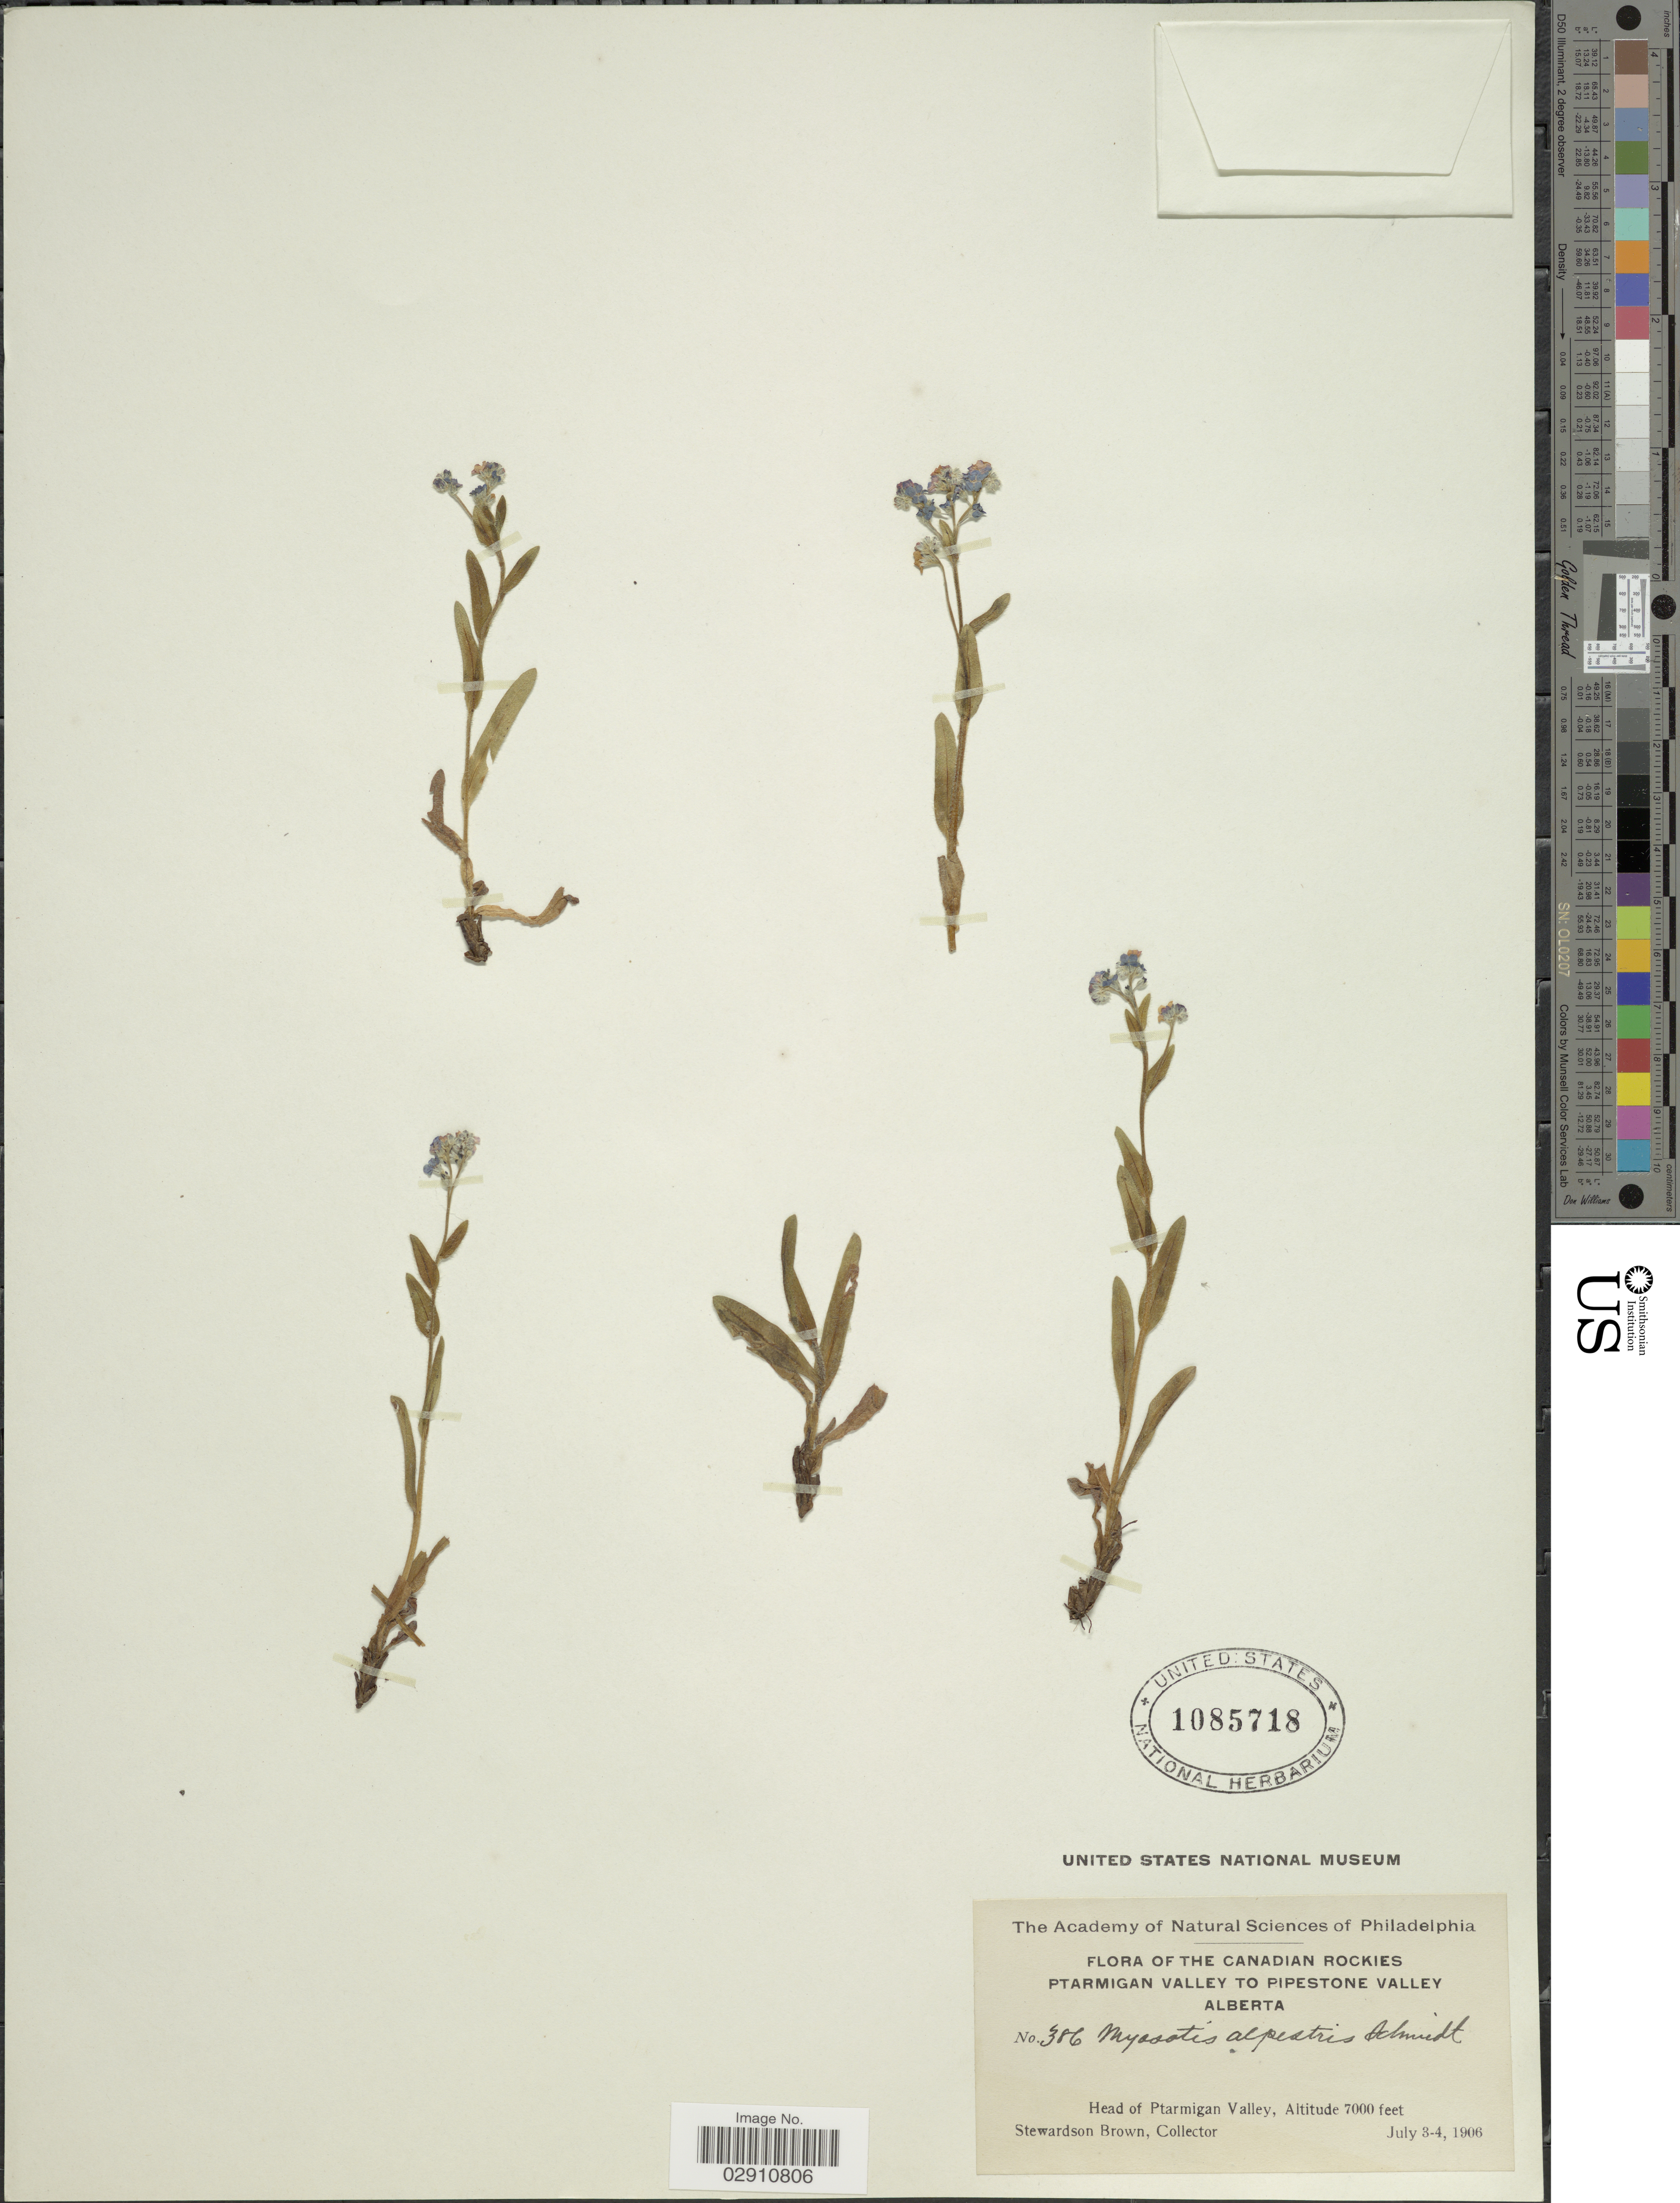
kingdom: Plantae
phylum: Tracheophyta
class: Magnoliopsida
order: Boraginales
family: Boraginaceae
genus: Myosotis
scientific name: Myosotis alpestris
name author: F.W. Schmidt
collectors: S. Brown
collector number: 386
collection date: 1906-07-03/1906-07-04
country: Canada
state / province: Alberta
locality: Canadian Rockies. Ptarmigan Valley to Pipestone Valley. Alberta. Head of Ptarmigan Valley.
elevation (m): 2134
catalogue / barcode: US 1085718